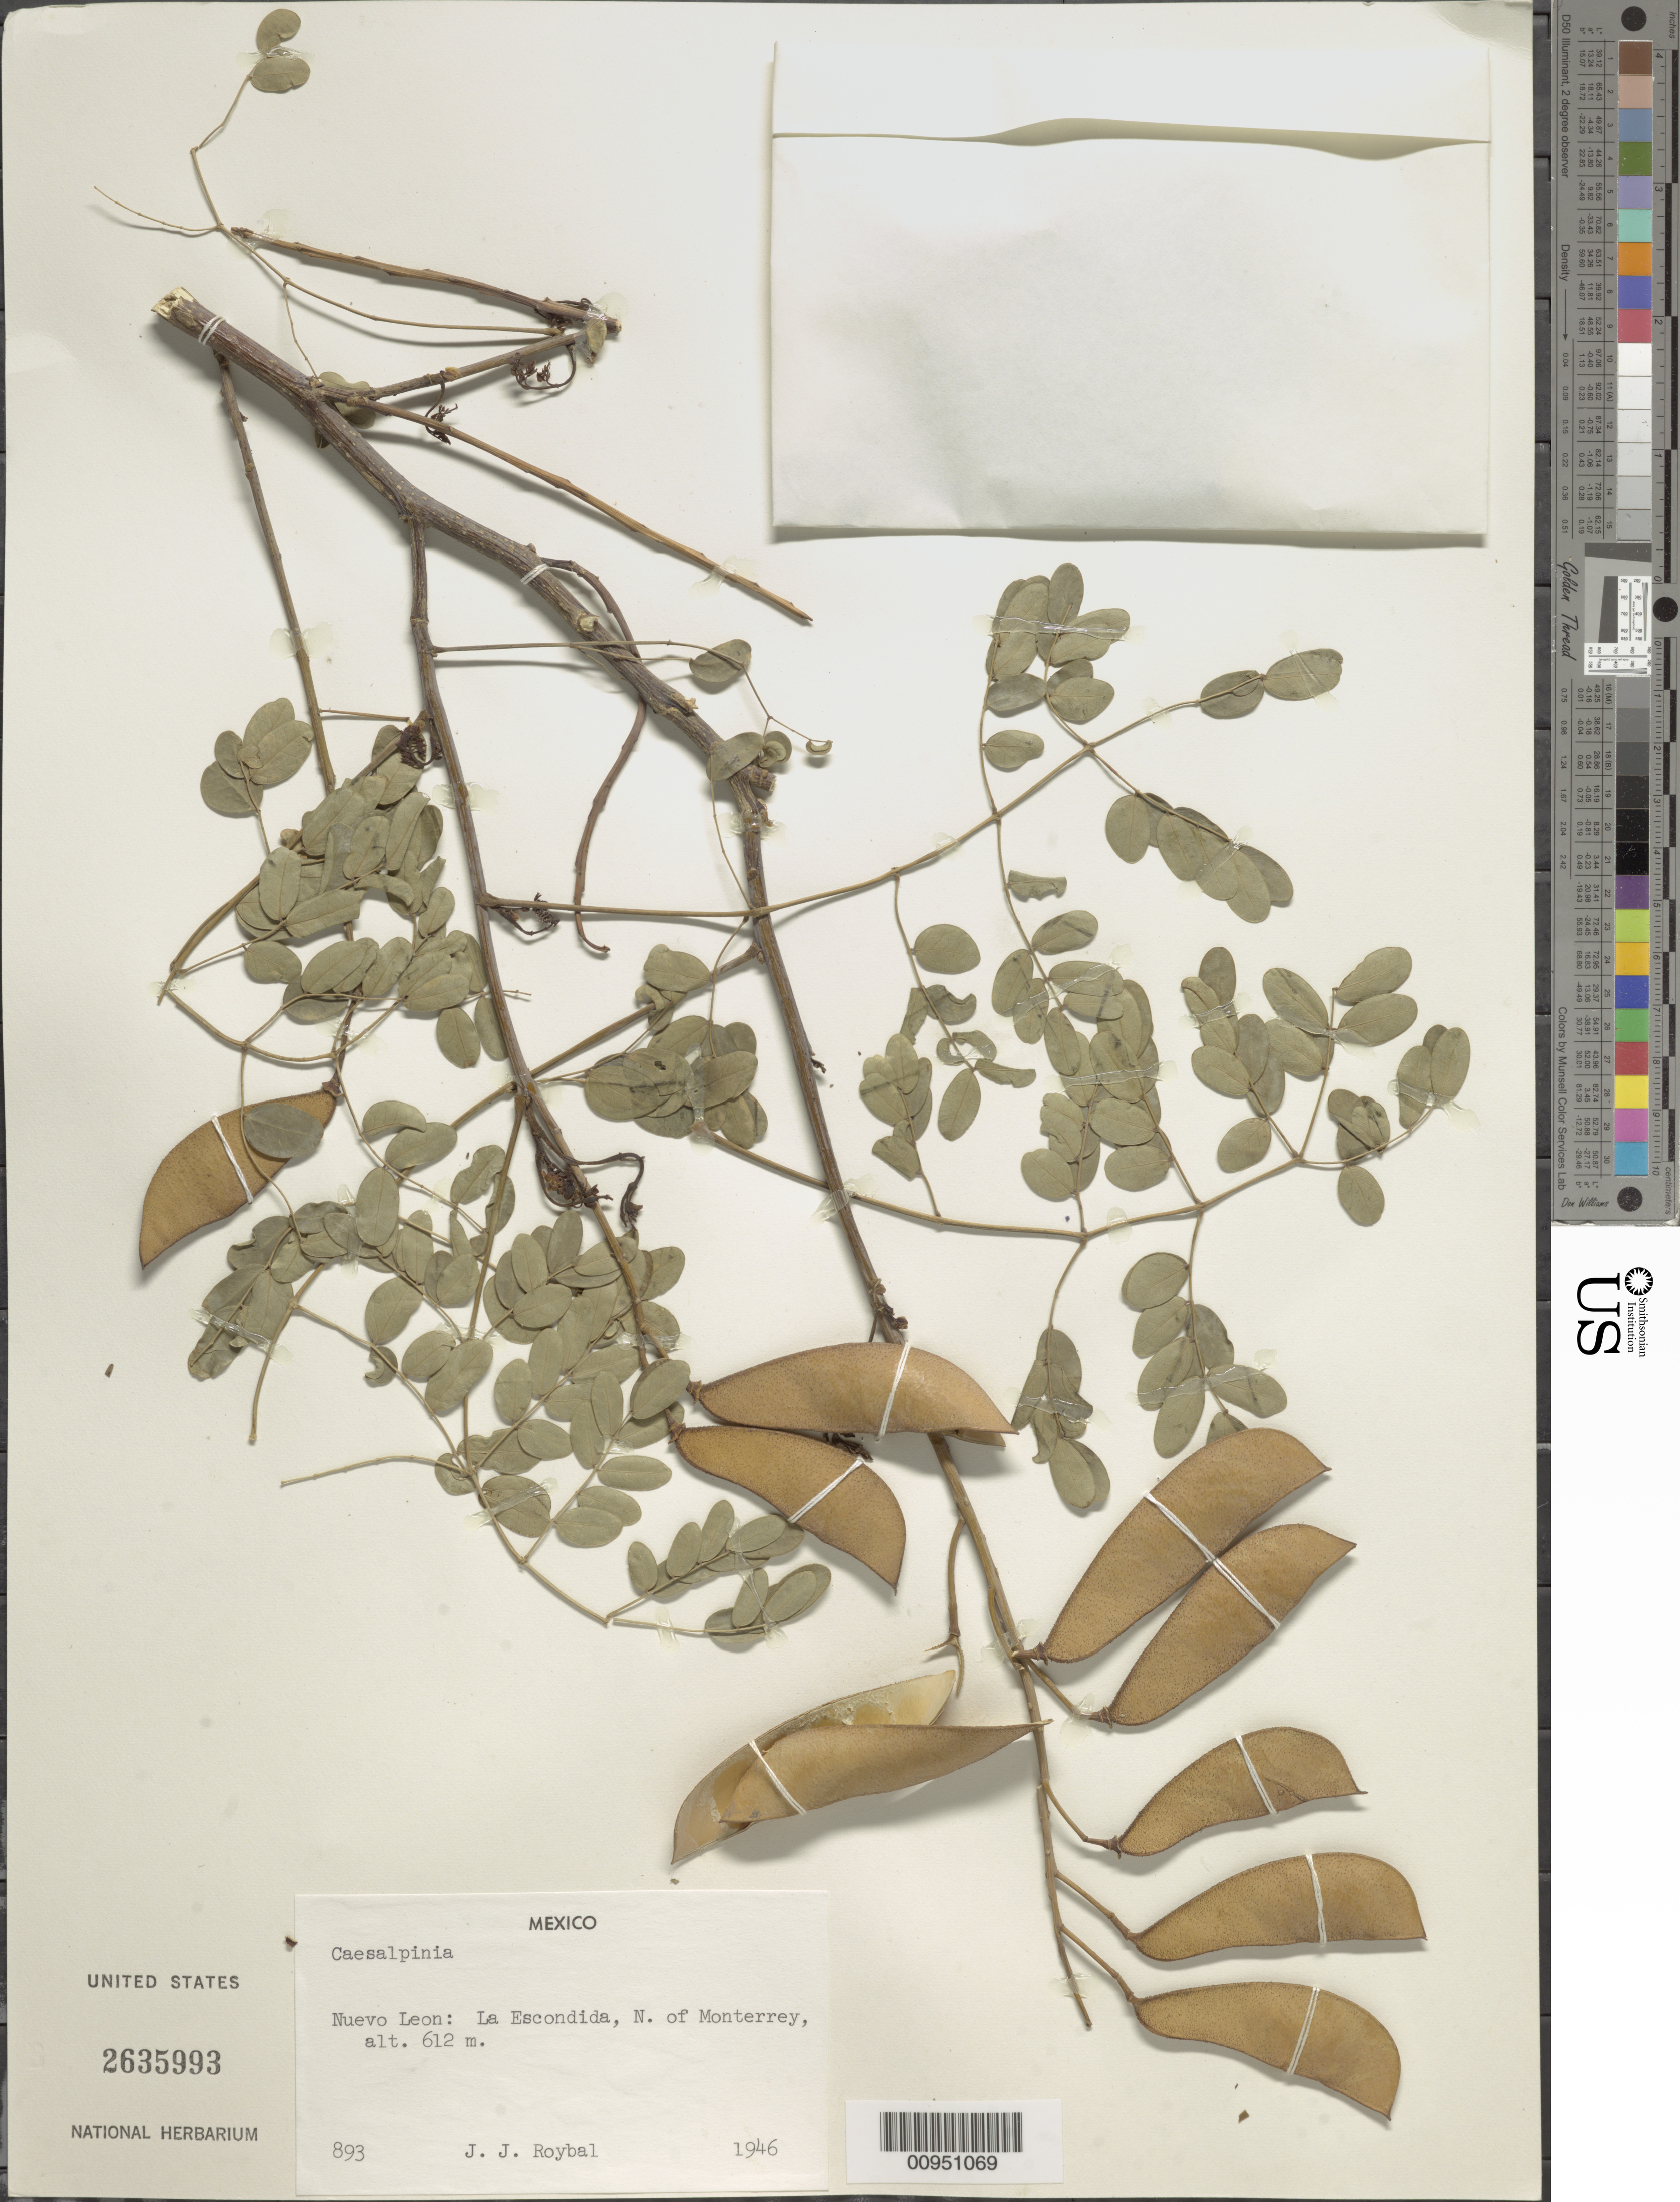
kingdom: Plantae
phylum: Tracheophyta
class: Magnoliopsida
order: Fabales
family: Fabaceae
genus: Caesalpinia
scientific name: Caesalpinia sp.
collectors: J. J. Roybal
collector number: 893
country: Mexico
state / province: Nuevo León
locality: La Escondida, N of Monterrey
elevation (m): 612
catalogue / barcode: US 2635993